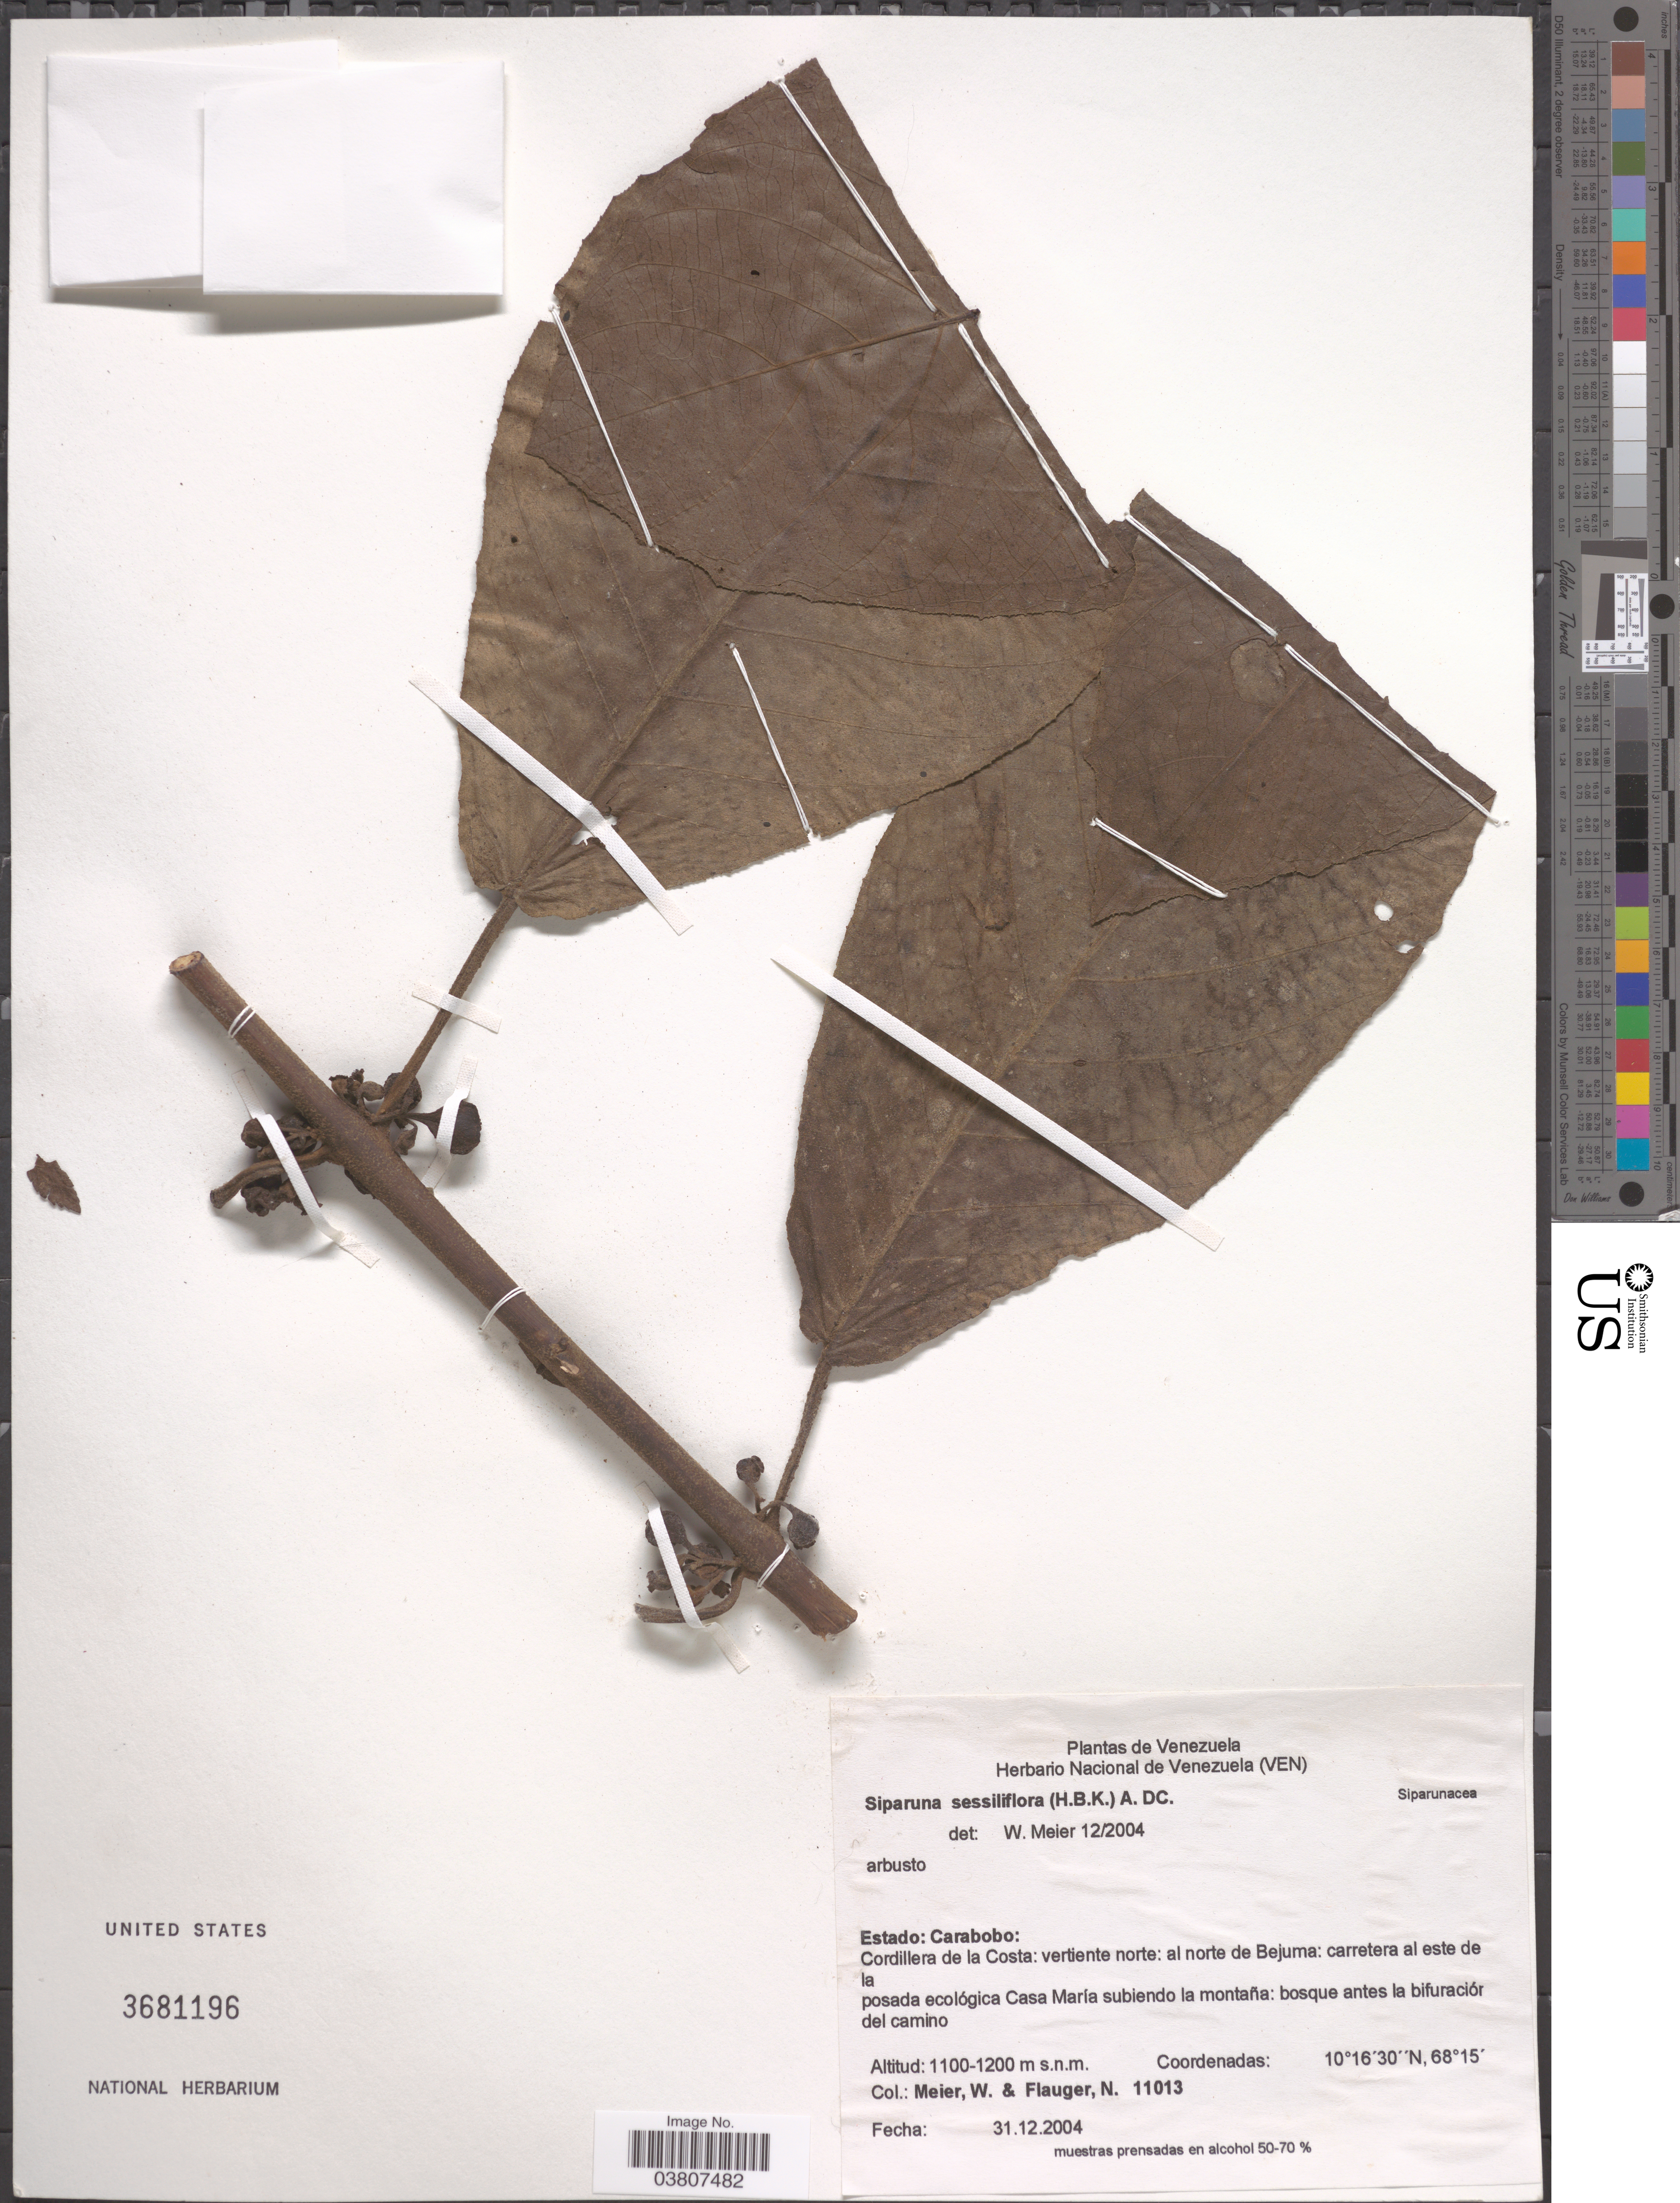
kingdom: Plantae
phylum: Tracheophyta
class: Magnoliopsida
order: Laurales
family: Siparunaceae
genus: Siparuna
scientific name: Siparuna sessiliflora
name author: (Kunth) A. DC.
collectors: W. Meier & N. Flauger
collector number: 11013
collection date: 2004-12-31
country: Venezuela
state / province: Carabobo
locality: Cordillera de la Costa: vertiente norte: al norte de Bejuma: carretera al este de la posada ecológica Casa María subiendo la montaña: bosques antes la bifuraciór del camino.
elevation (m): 1100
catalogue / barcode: US 3681196